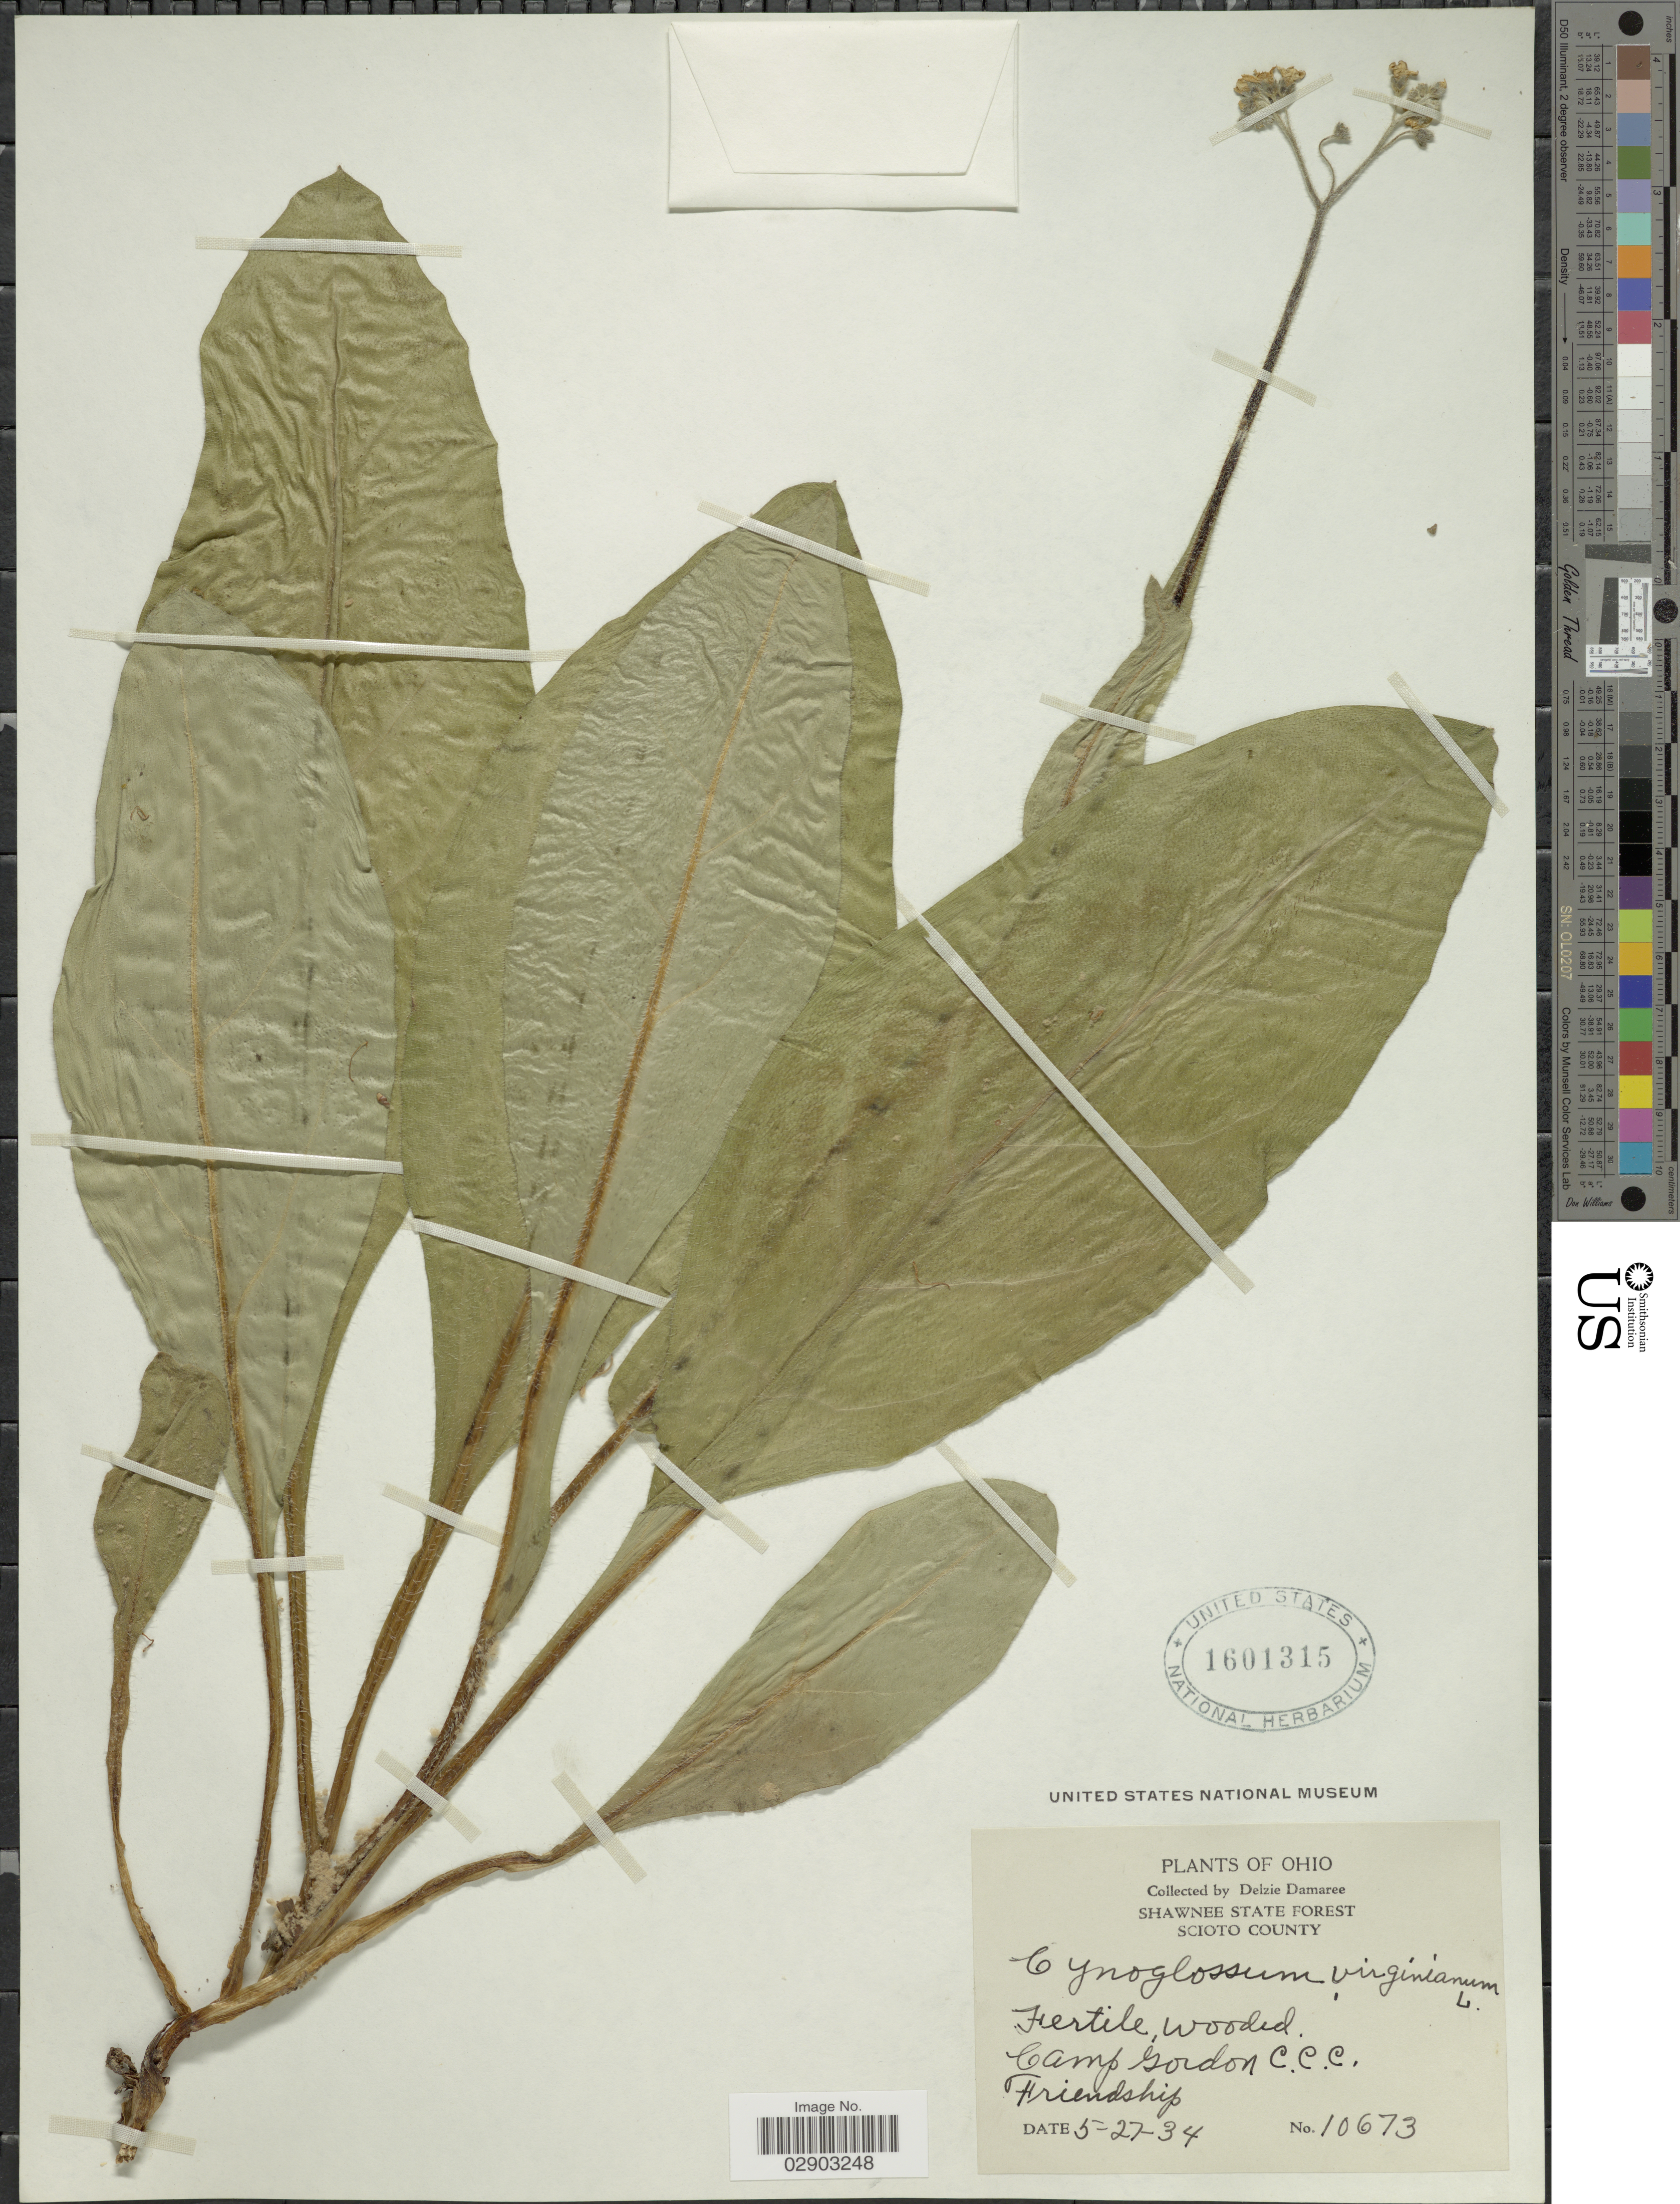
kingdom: Plantae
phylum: Tracheophyta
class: Magnoliopsida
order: Boraginales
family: Boraginaceae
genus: Cynoglossum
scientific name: Cynoglossum virginianum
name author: L.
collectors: D. Damaree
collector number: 10673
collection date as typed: Transcribed d/m/y: 27/5/34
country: United States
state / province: Ohio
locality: Shawnee State Forest. Scioto County. Camp Gordon C.C.C. Friendship.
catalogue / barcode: US 1601315